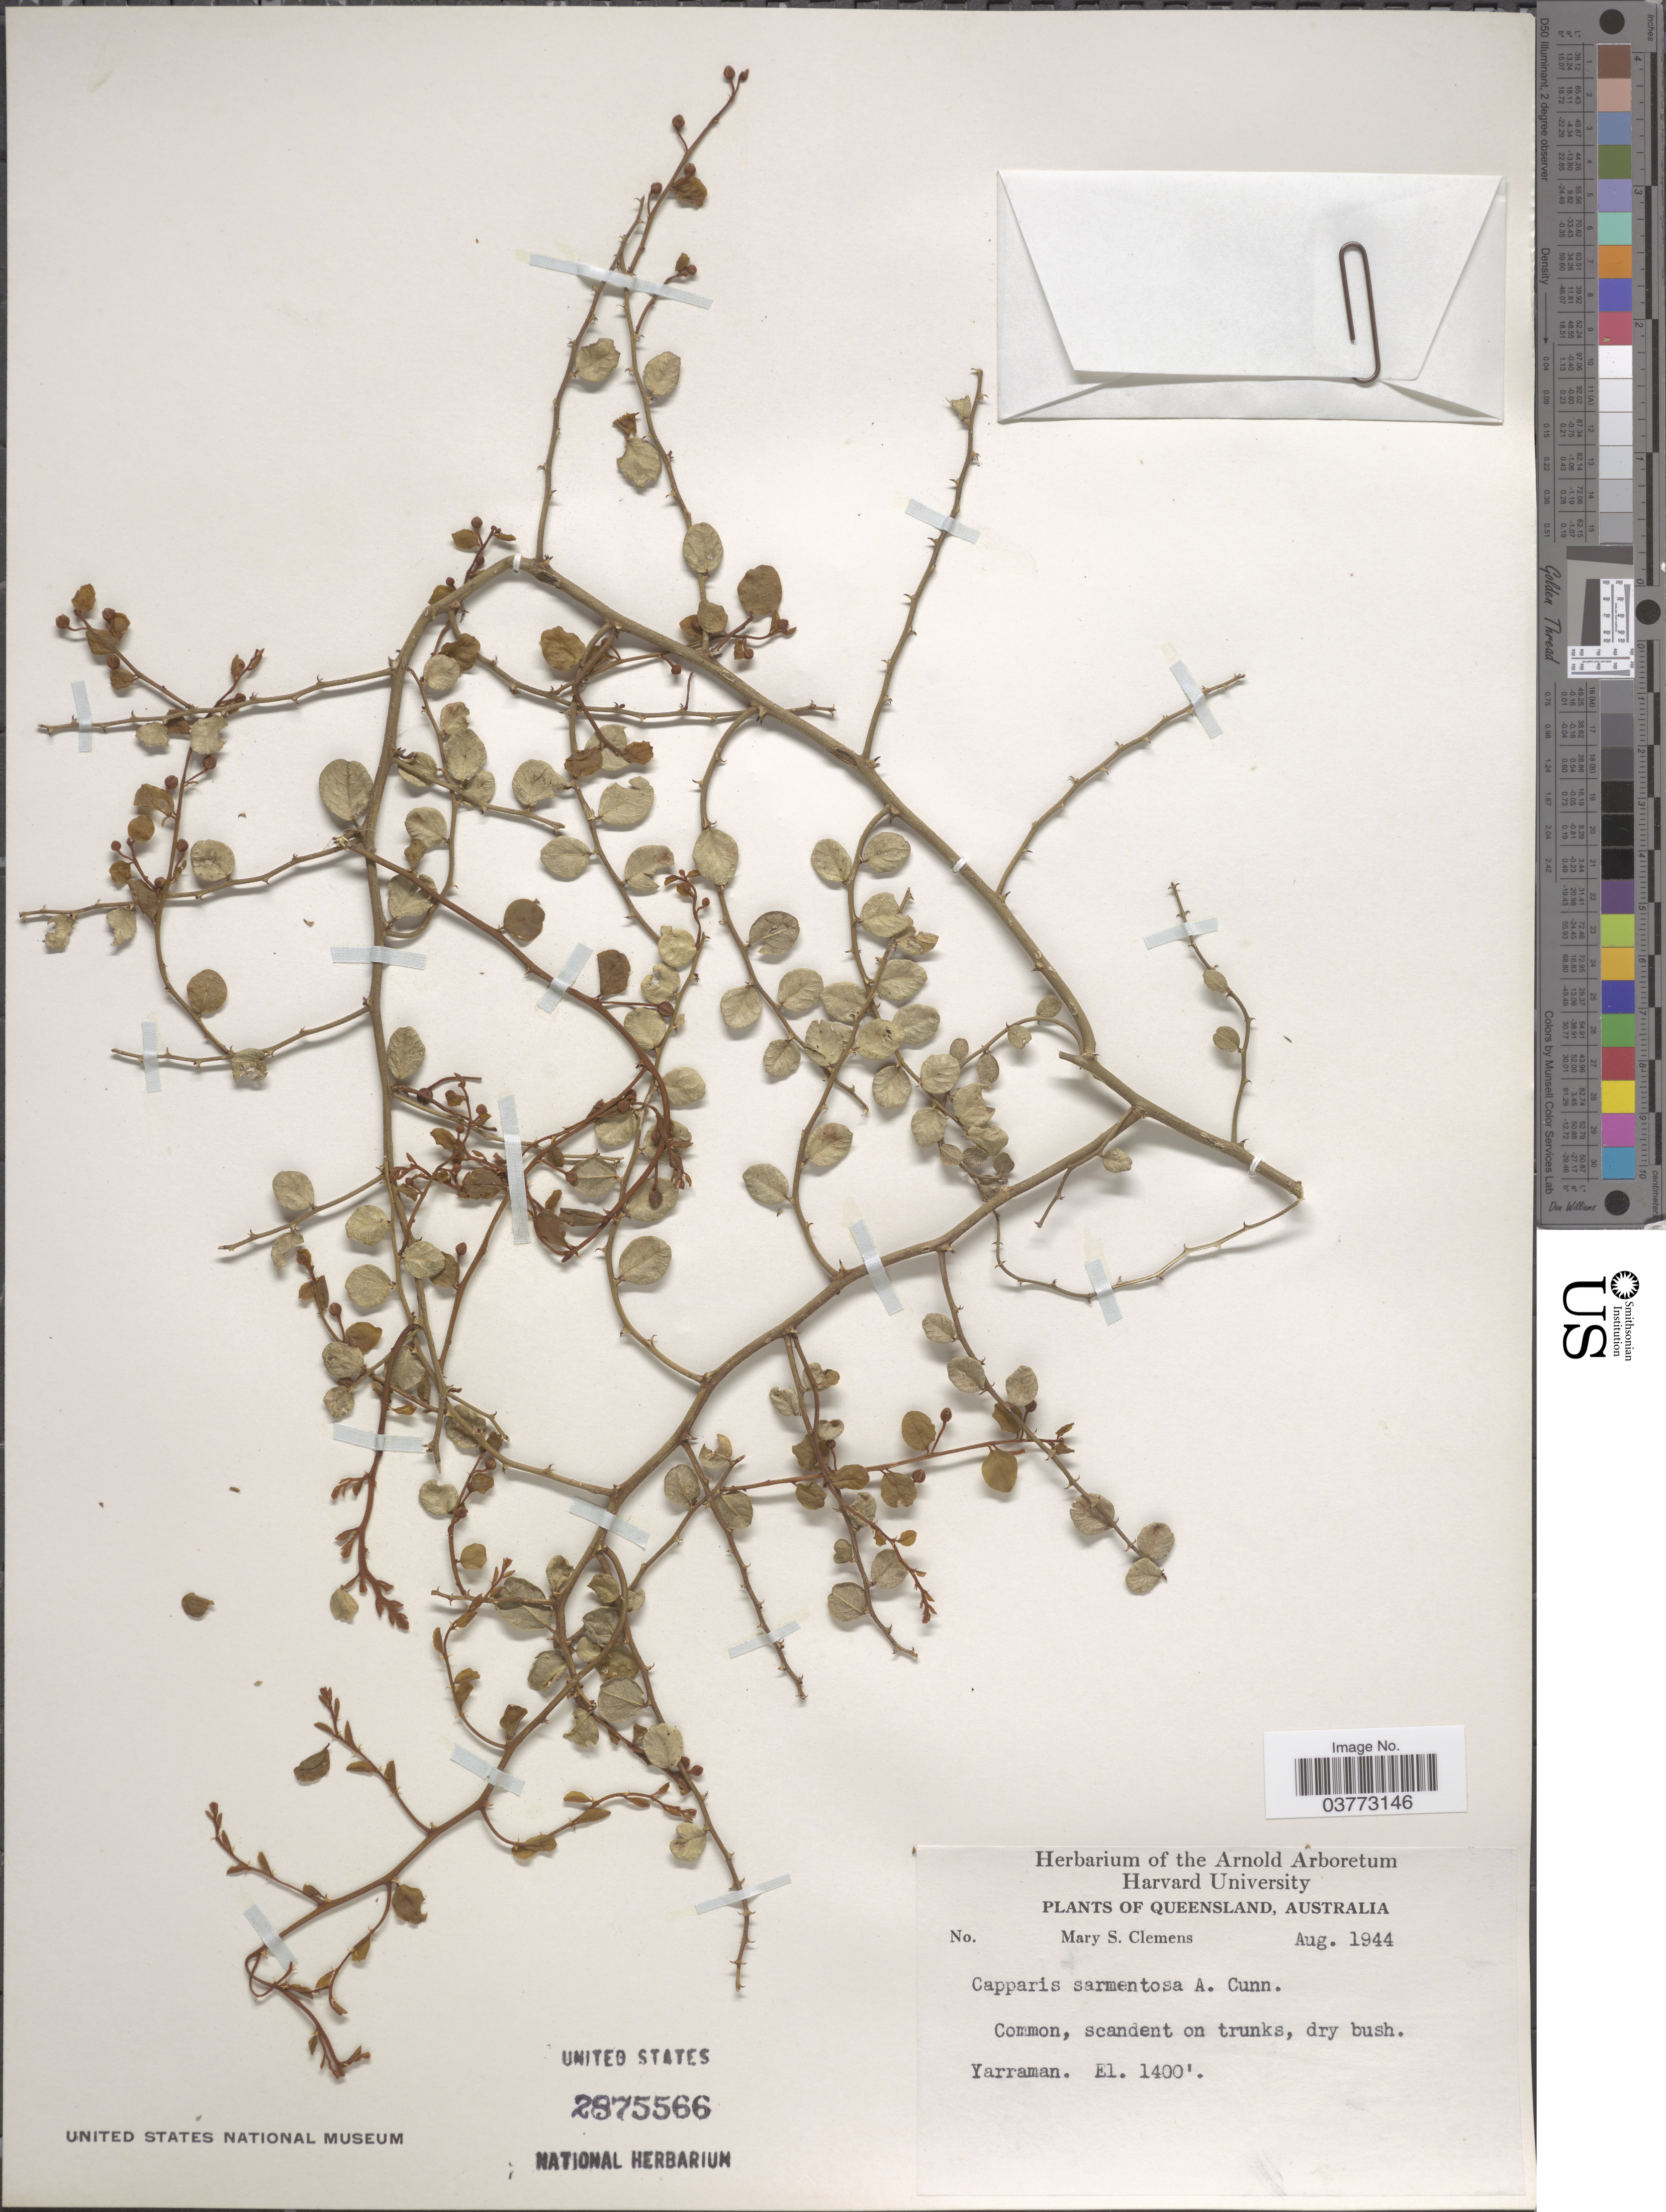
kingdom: Plantae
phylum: Tracheophyta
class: Magnoliopsida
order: Brassicales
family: Capparaceae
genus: Capparis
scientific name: Capparis sarmentosa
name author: A. Cunn. ex Benth.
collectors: M. S. Clemens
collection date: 1944-08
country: Australia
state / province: Queensland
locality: Yarraman.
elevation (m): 427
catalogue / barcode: US 2875566